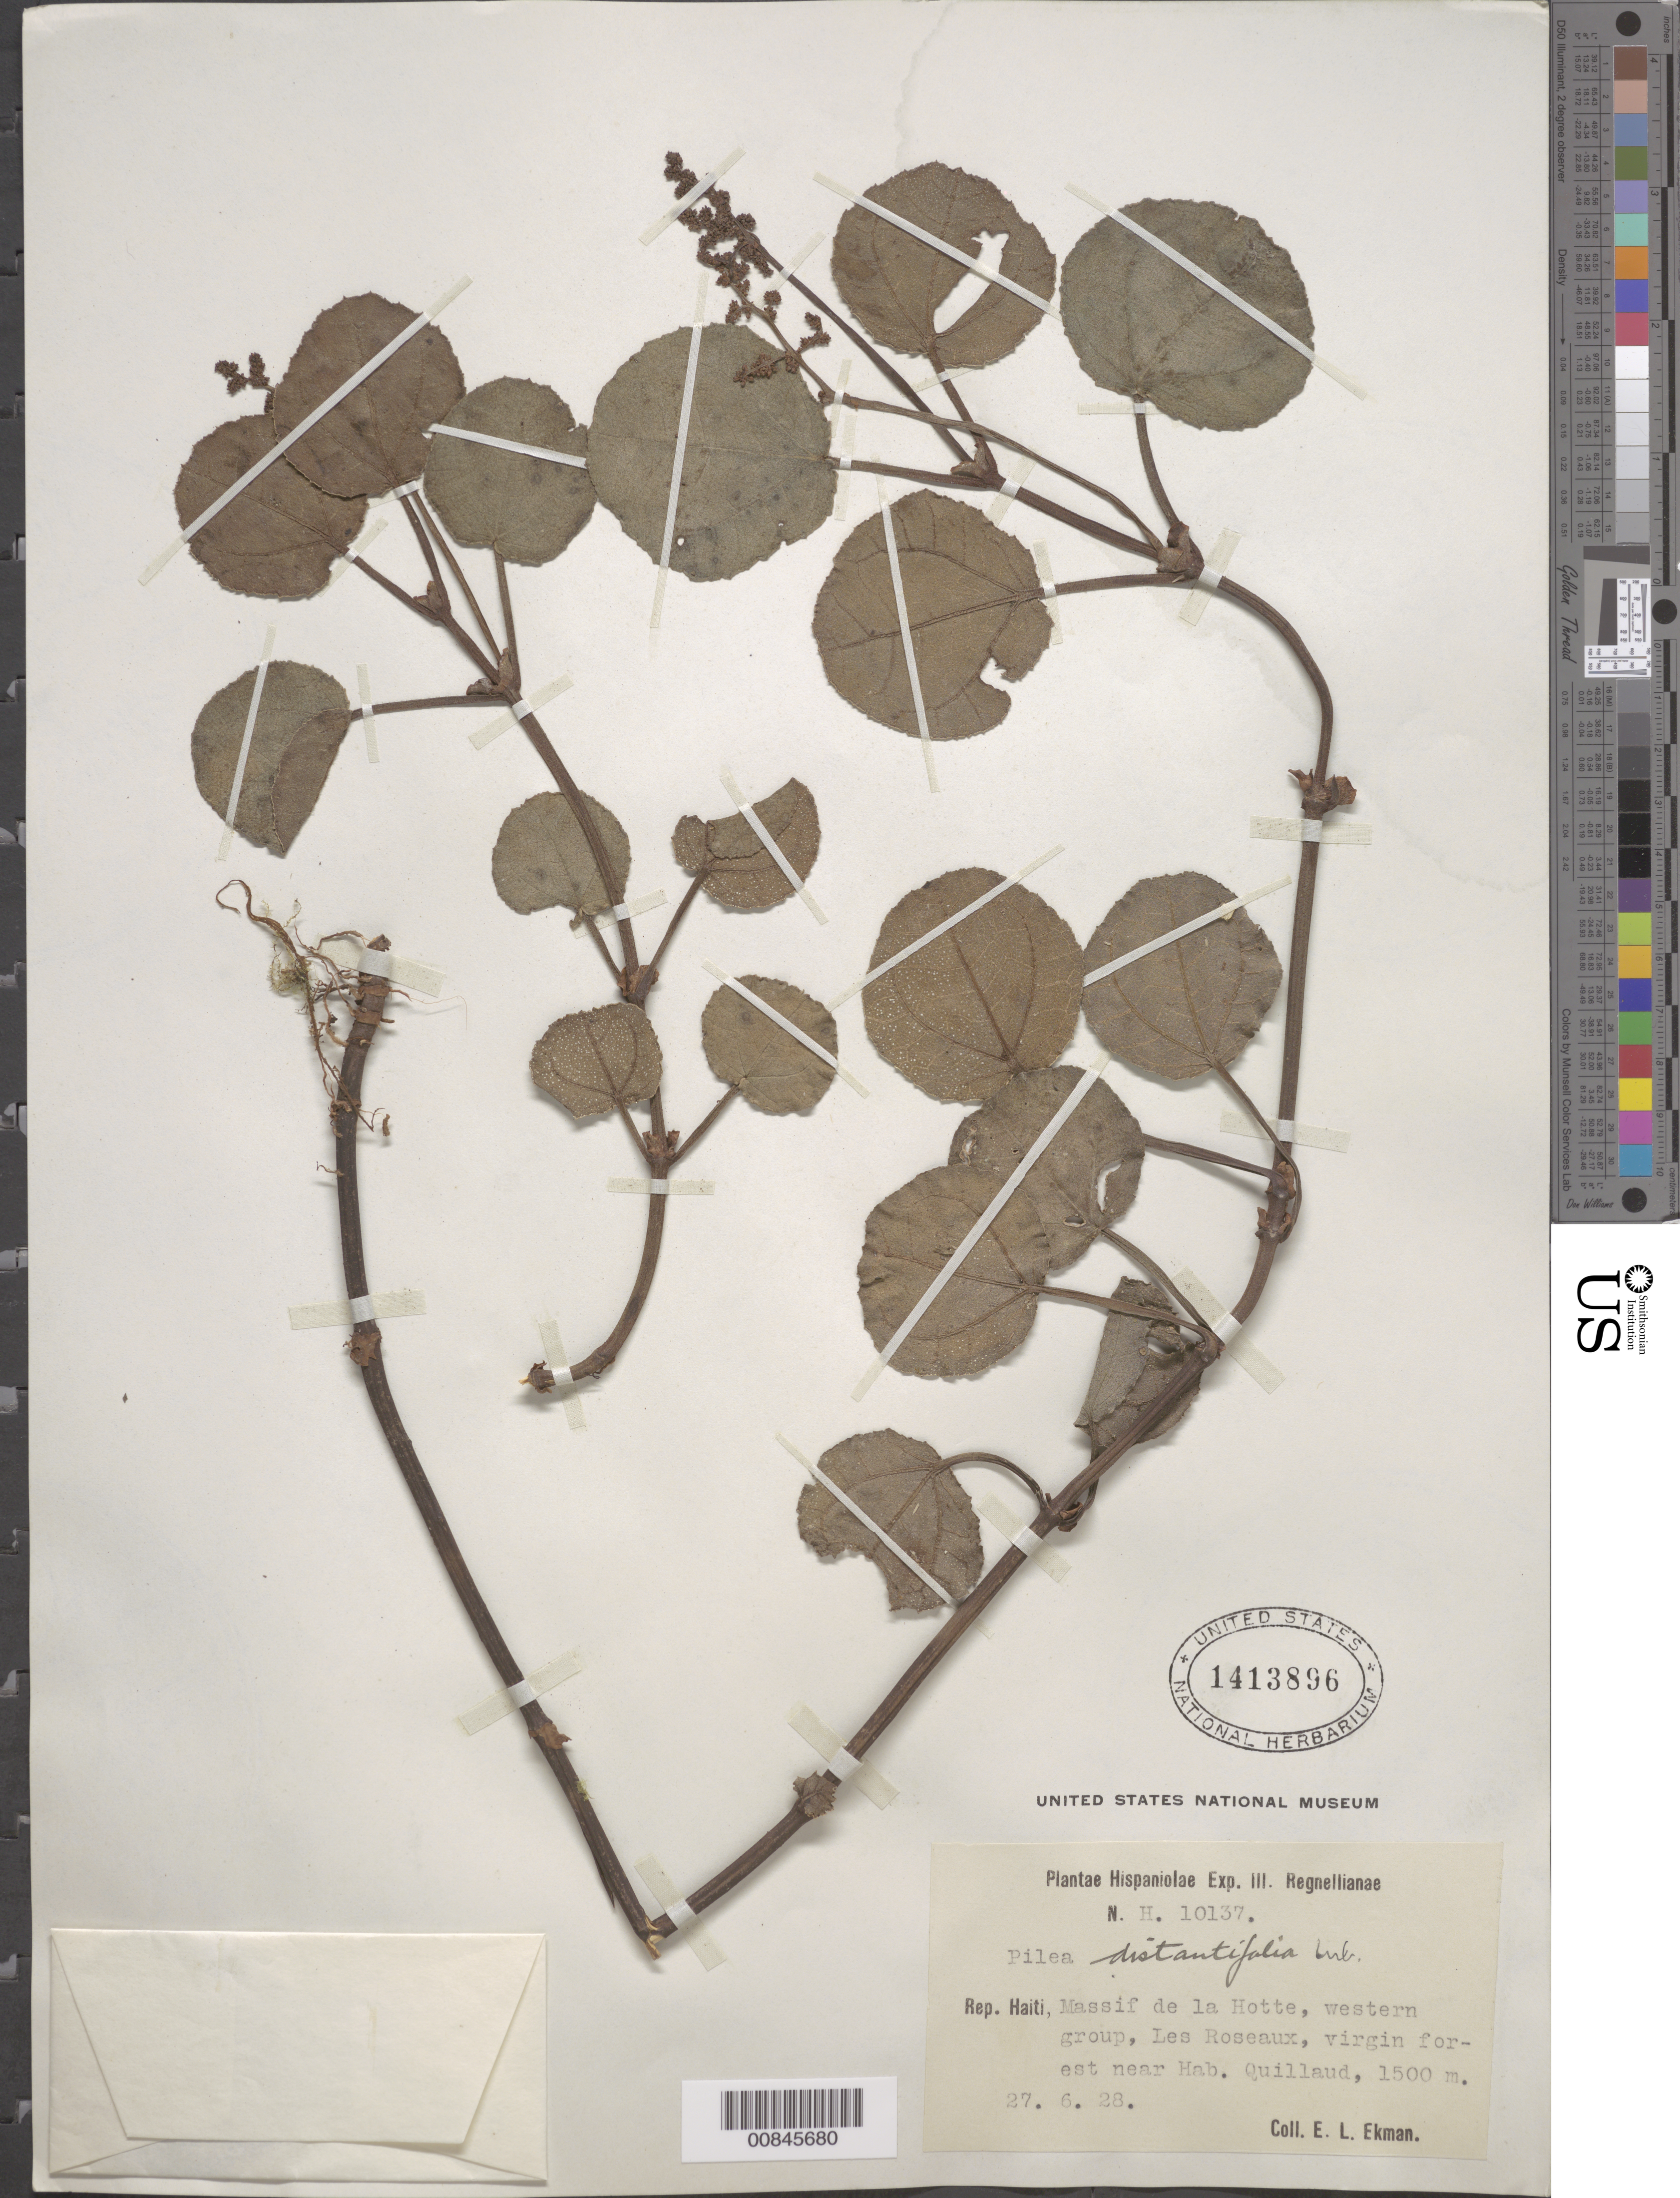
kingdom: Plantae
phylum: Tracheophyta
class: Magnoliopsida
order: Rosales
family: Urticaceae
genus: Pilea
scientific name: Pilea distantifolia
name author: Urb.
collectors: E. L. Ekman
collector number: H 10137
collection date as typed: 27 Jun 1928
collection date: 1928-06-27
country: Haiti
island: Hispaniola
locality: Massif de la Hotte, western group, Les Roseaux, virgin forest near Hab. Quillaud.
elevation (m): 1500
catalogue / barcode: US 1413896